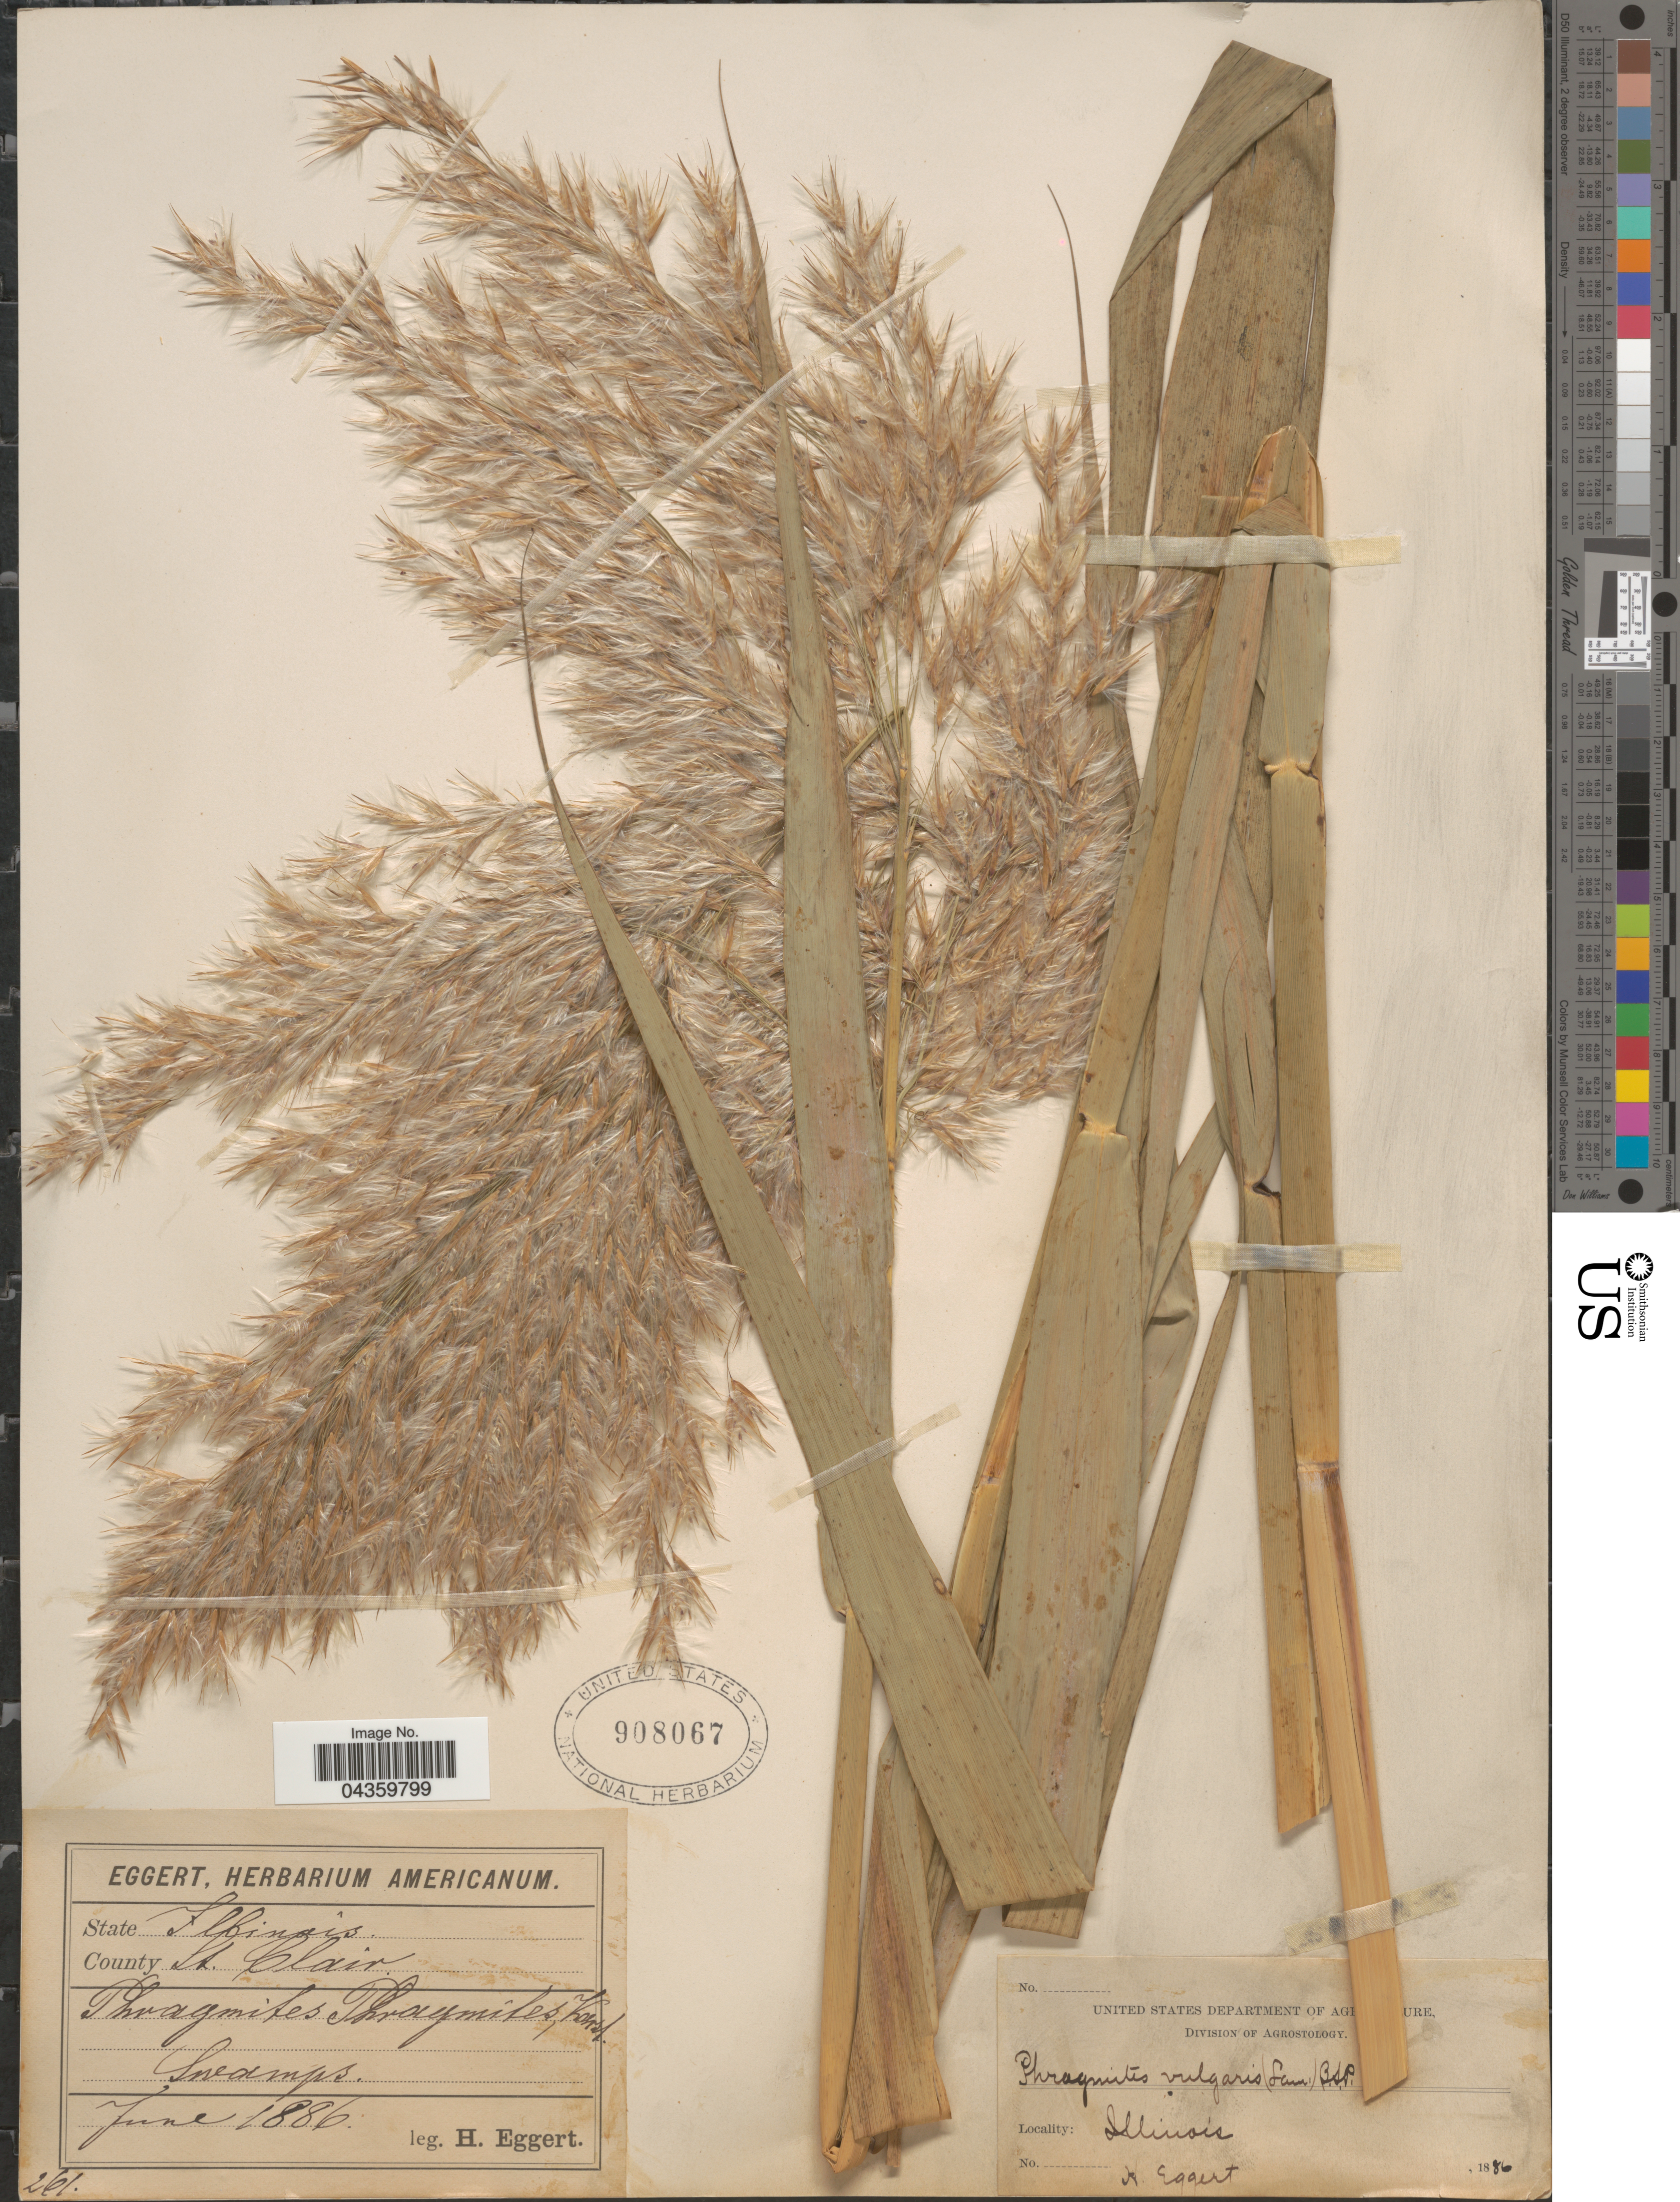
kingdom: Plantae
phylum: Tracheophyta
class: Liliopsida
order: Poales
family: Poaceae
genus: Phragmites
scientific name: Phragmites australis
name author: (Cav.) Trin. ex Steud.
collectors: H. Eggert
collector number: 261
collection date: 1886-06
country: United States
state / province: Illinois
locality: County St. Clair. Swamps.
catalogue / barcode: US 908067